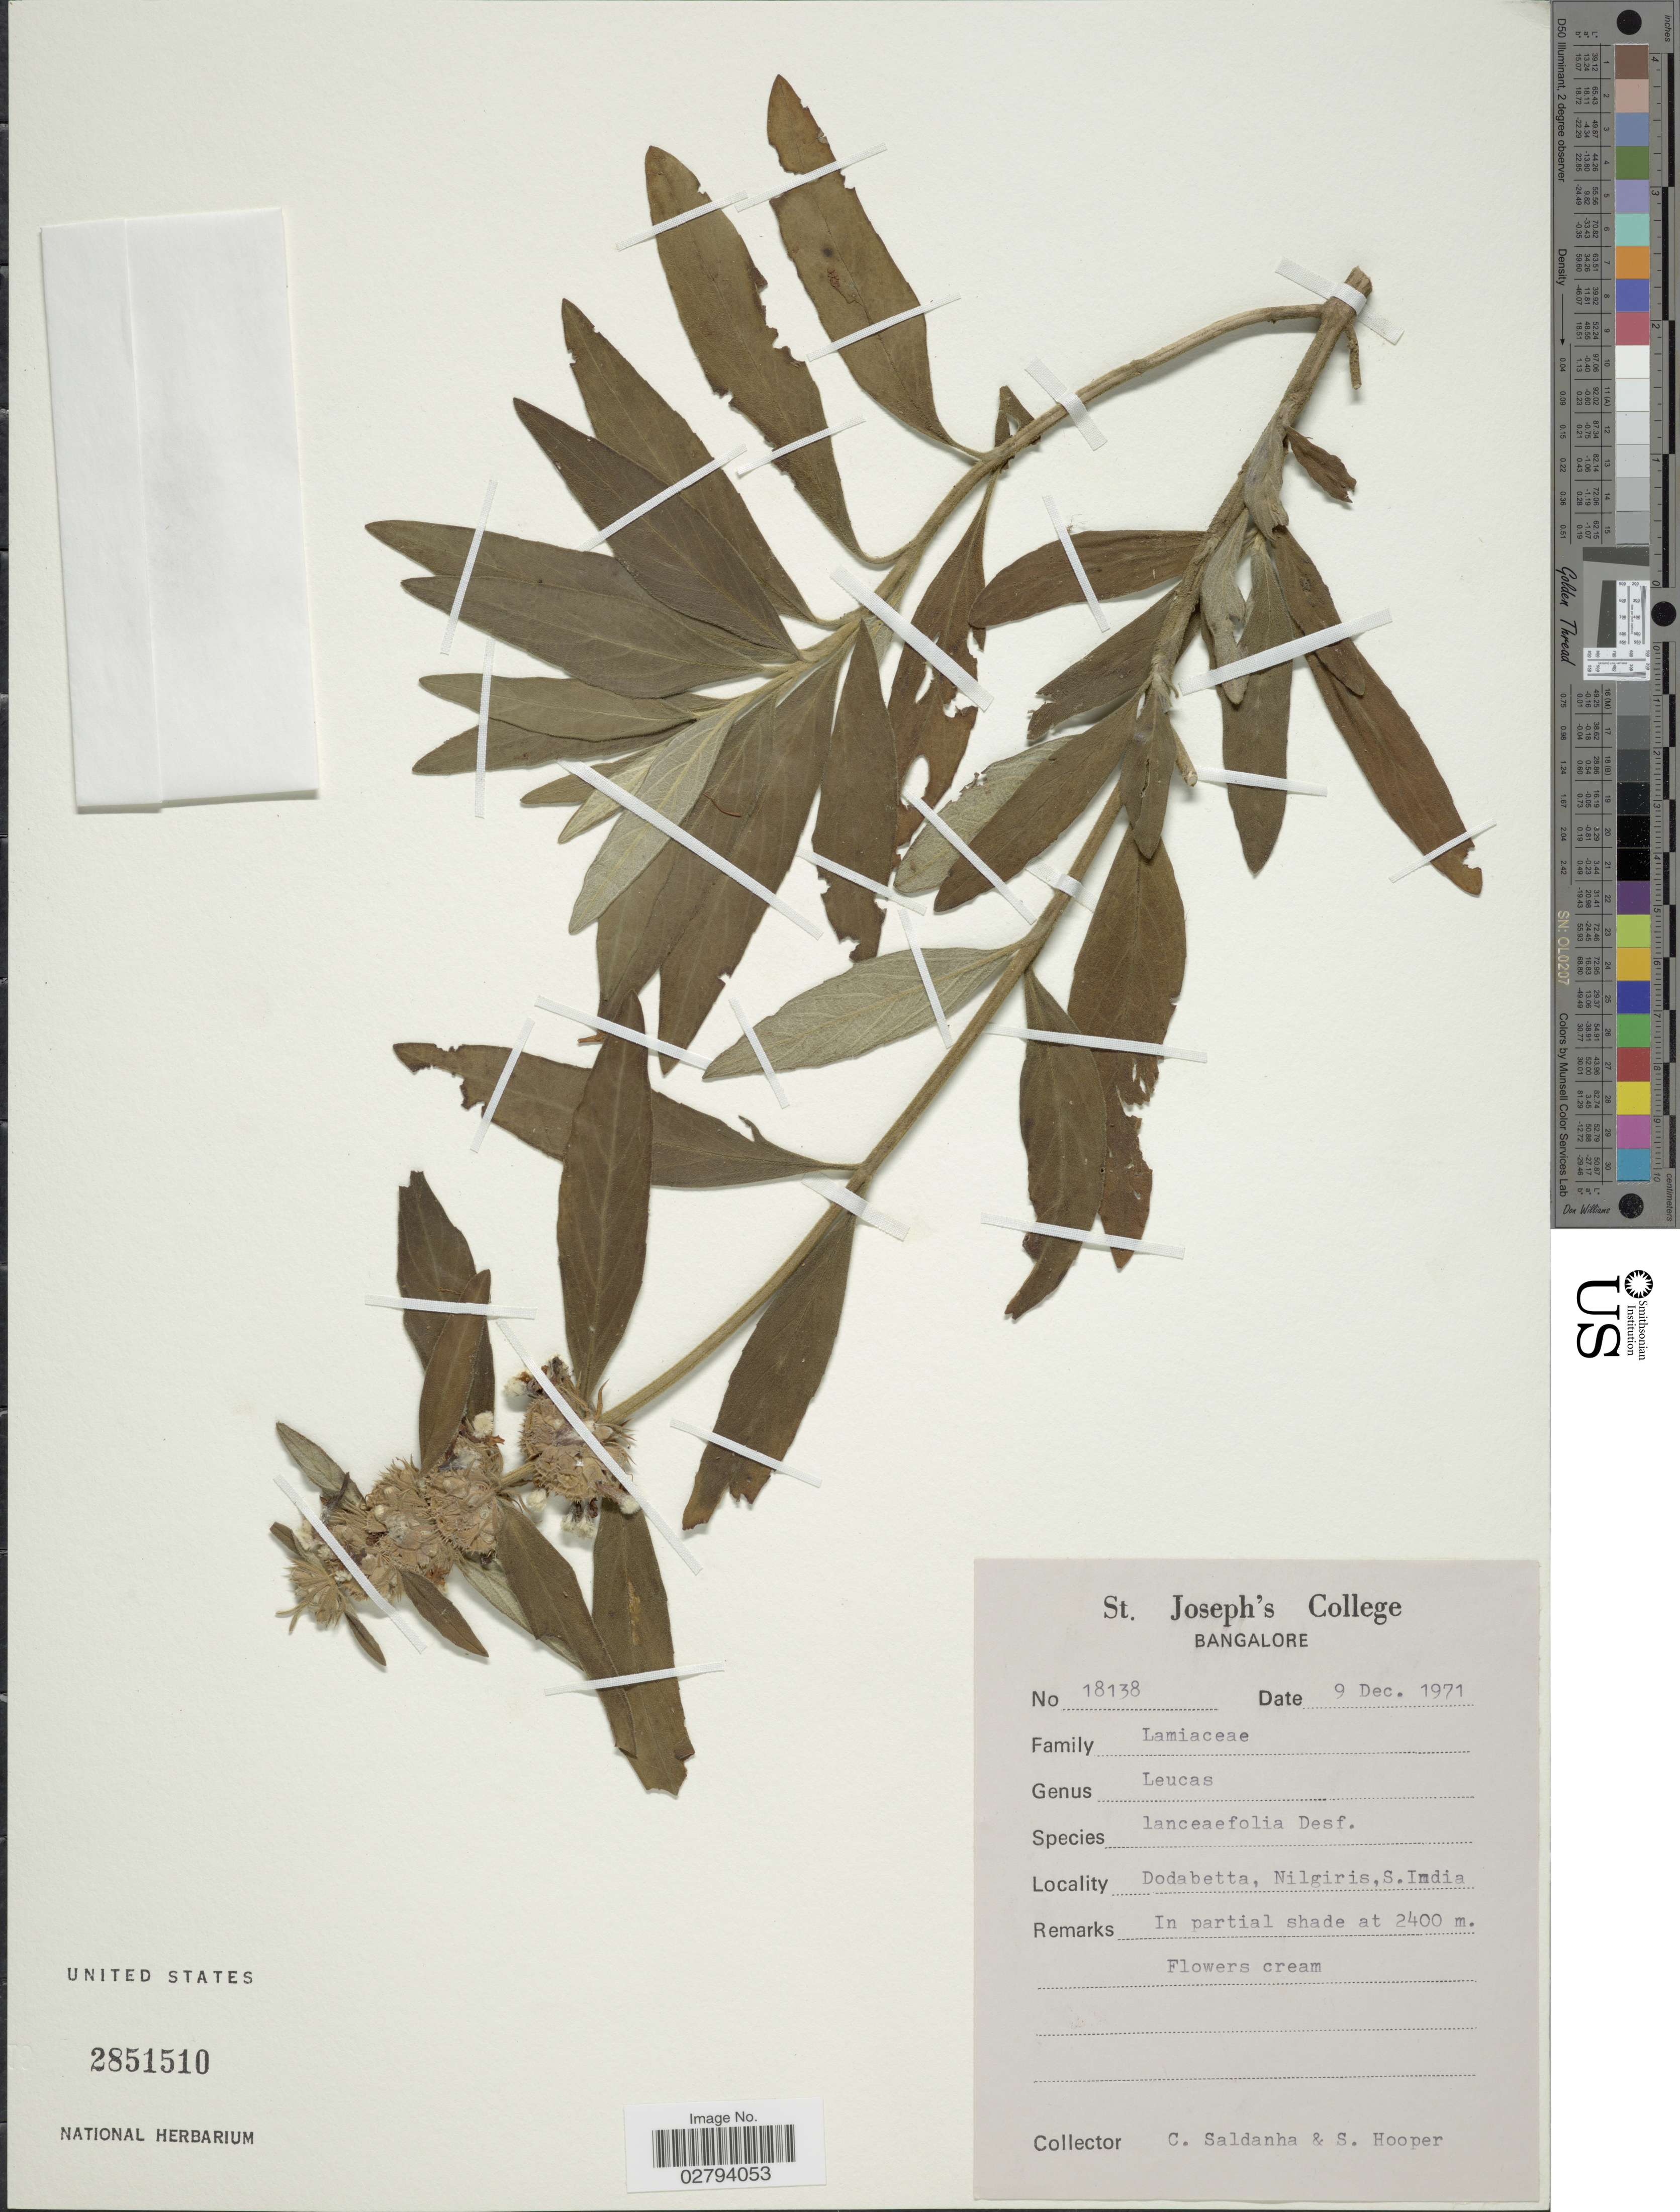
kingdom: Plantae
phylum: Tracheophyta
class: Magnoliopsida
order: Lamiales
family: Lamiaceae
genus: Leucas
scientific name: Leucas lanceifolia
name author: Desf.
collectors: C. Saldanha & S. S. Hooper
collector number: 18138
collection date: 1971-12-09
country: India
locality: Dodabetta, Nilgiris, S. India.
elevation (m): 2400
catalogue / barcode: US 2851510